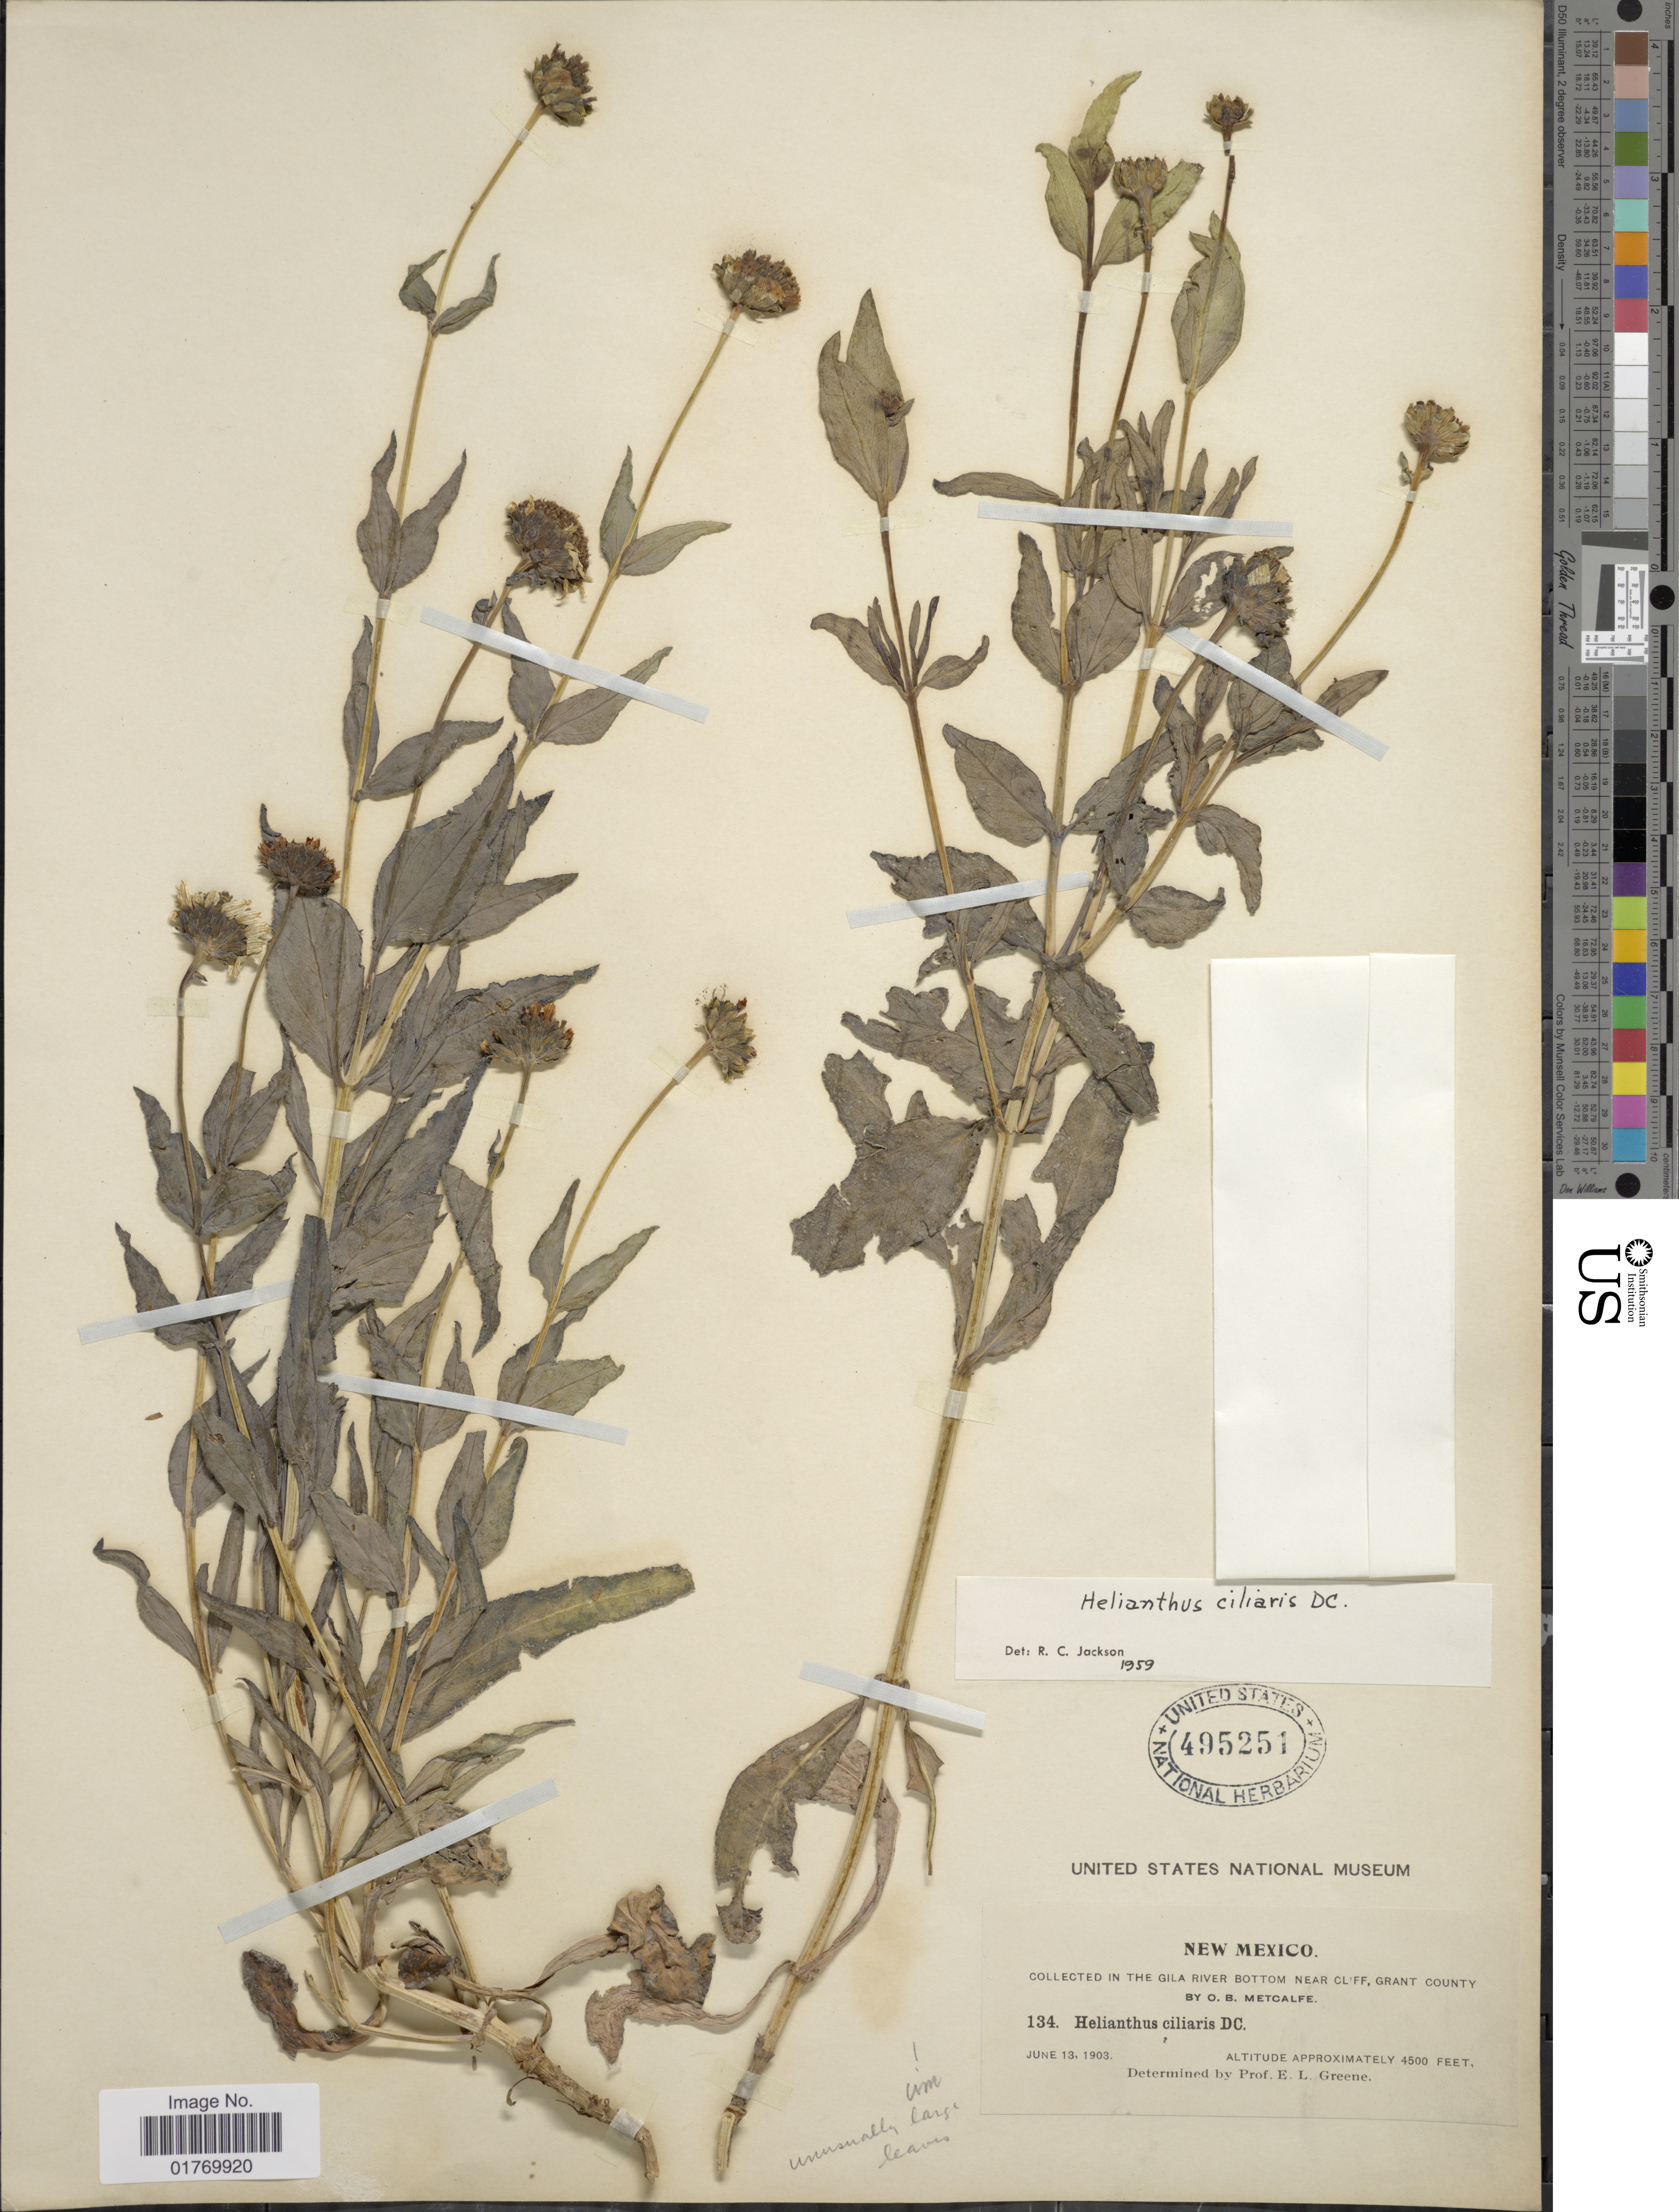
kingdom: Plantae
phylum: Tracheophyta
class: Magnoliopsida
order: Asterales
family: Asteraceae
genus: Helianthus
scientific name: Helianthus ciliaris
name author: DC.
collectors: O. B. Metcalfe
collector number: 134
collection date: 1903-06-13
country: United States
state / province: New Mexico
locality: In The Gila River Bottom Near Cliff, Grant County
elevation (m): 1372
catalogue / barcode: US 495251